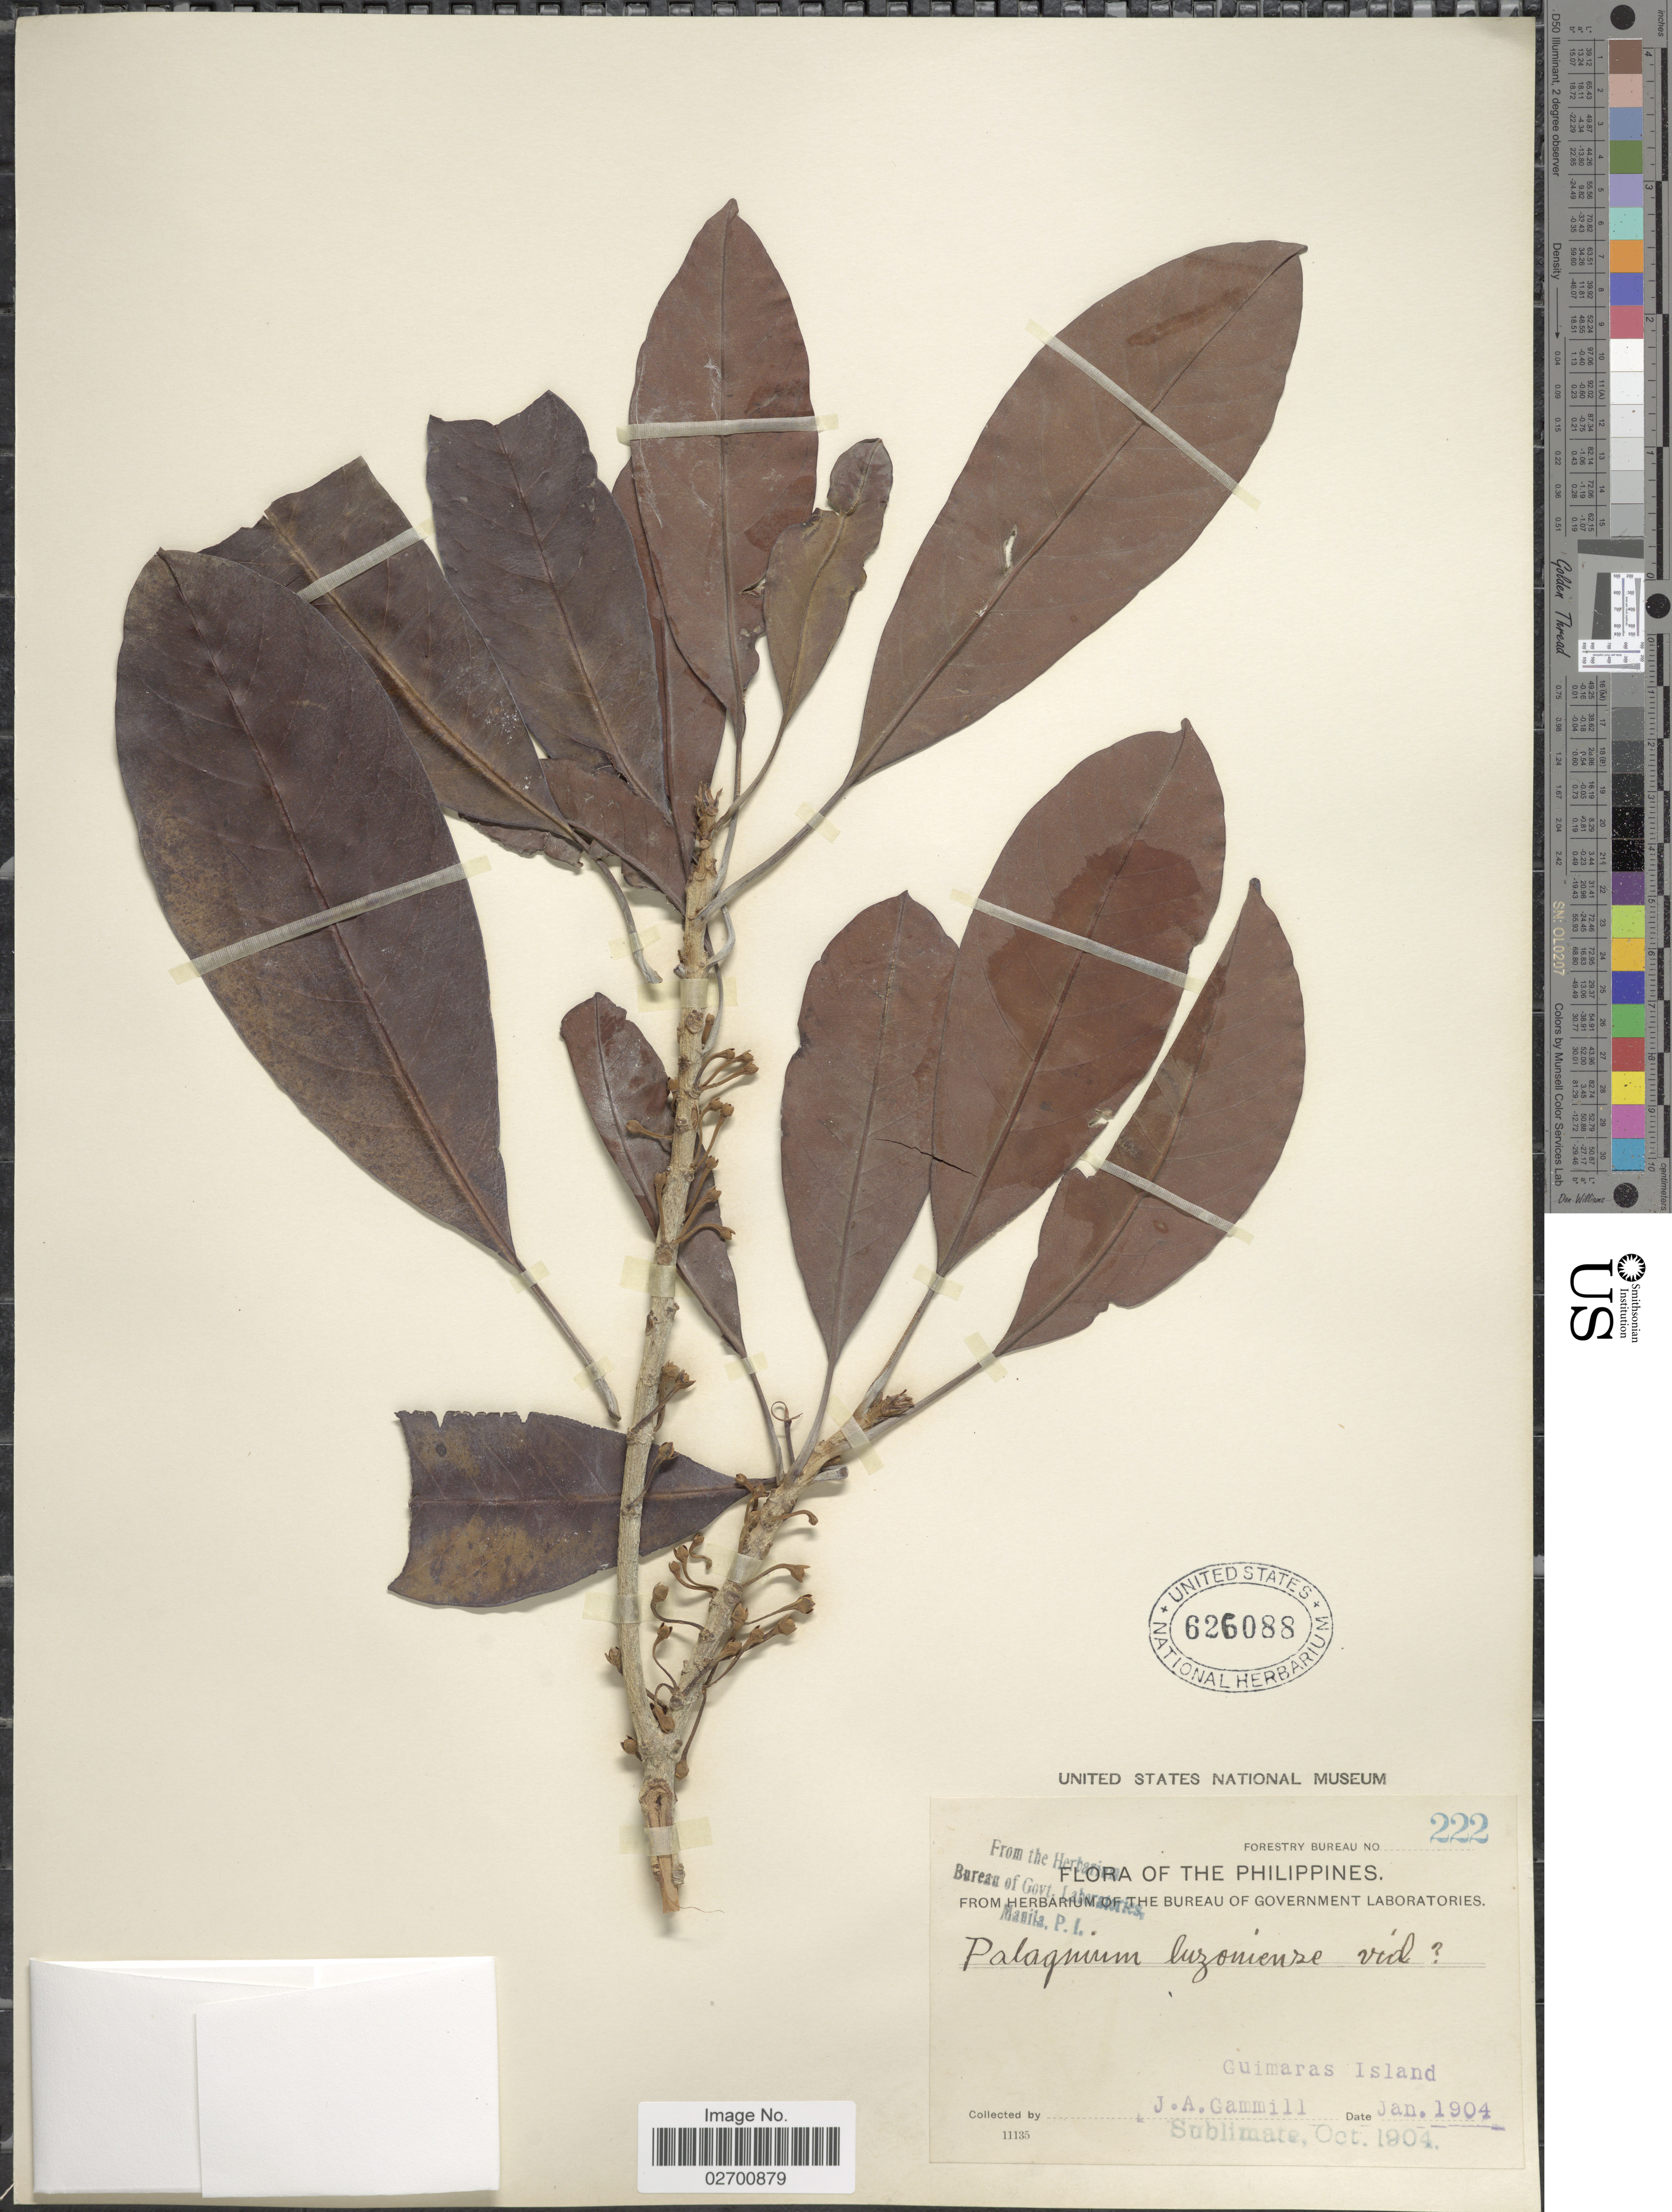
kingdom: Plantae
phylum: Tracheophyta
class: Magnoliopsida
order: Ericales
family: Sapotaceae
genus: Palaquium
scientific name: Palaquium luzoniense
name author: (Fern.-Vill.) S. Vidal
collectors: J. Gammill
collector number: Forestry Bureau 222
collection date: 1904-01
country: Philippines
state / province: Western Visayas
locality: Guimaras Island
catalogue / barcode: US 626088